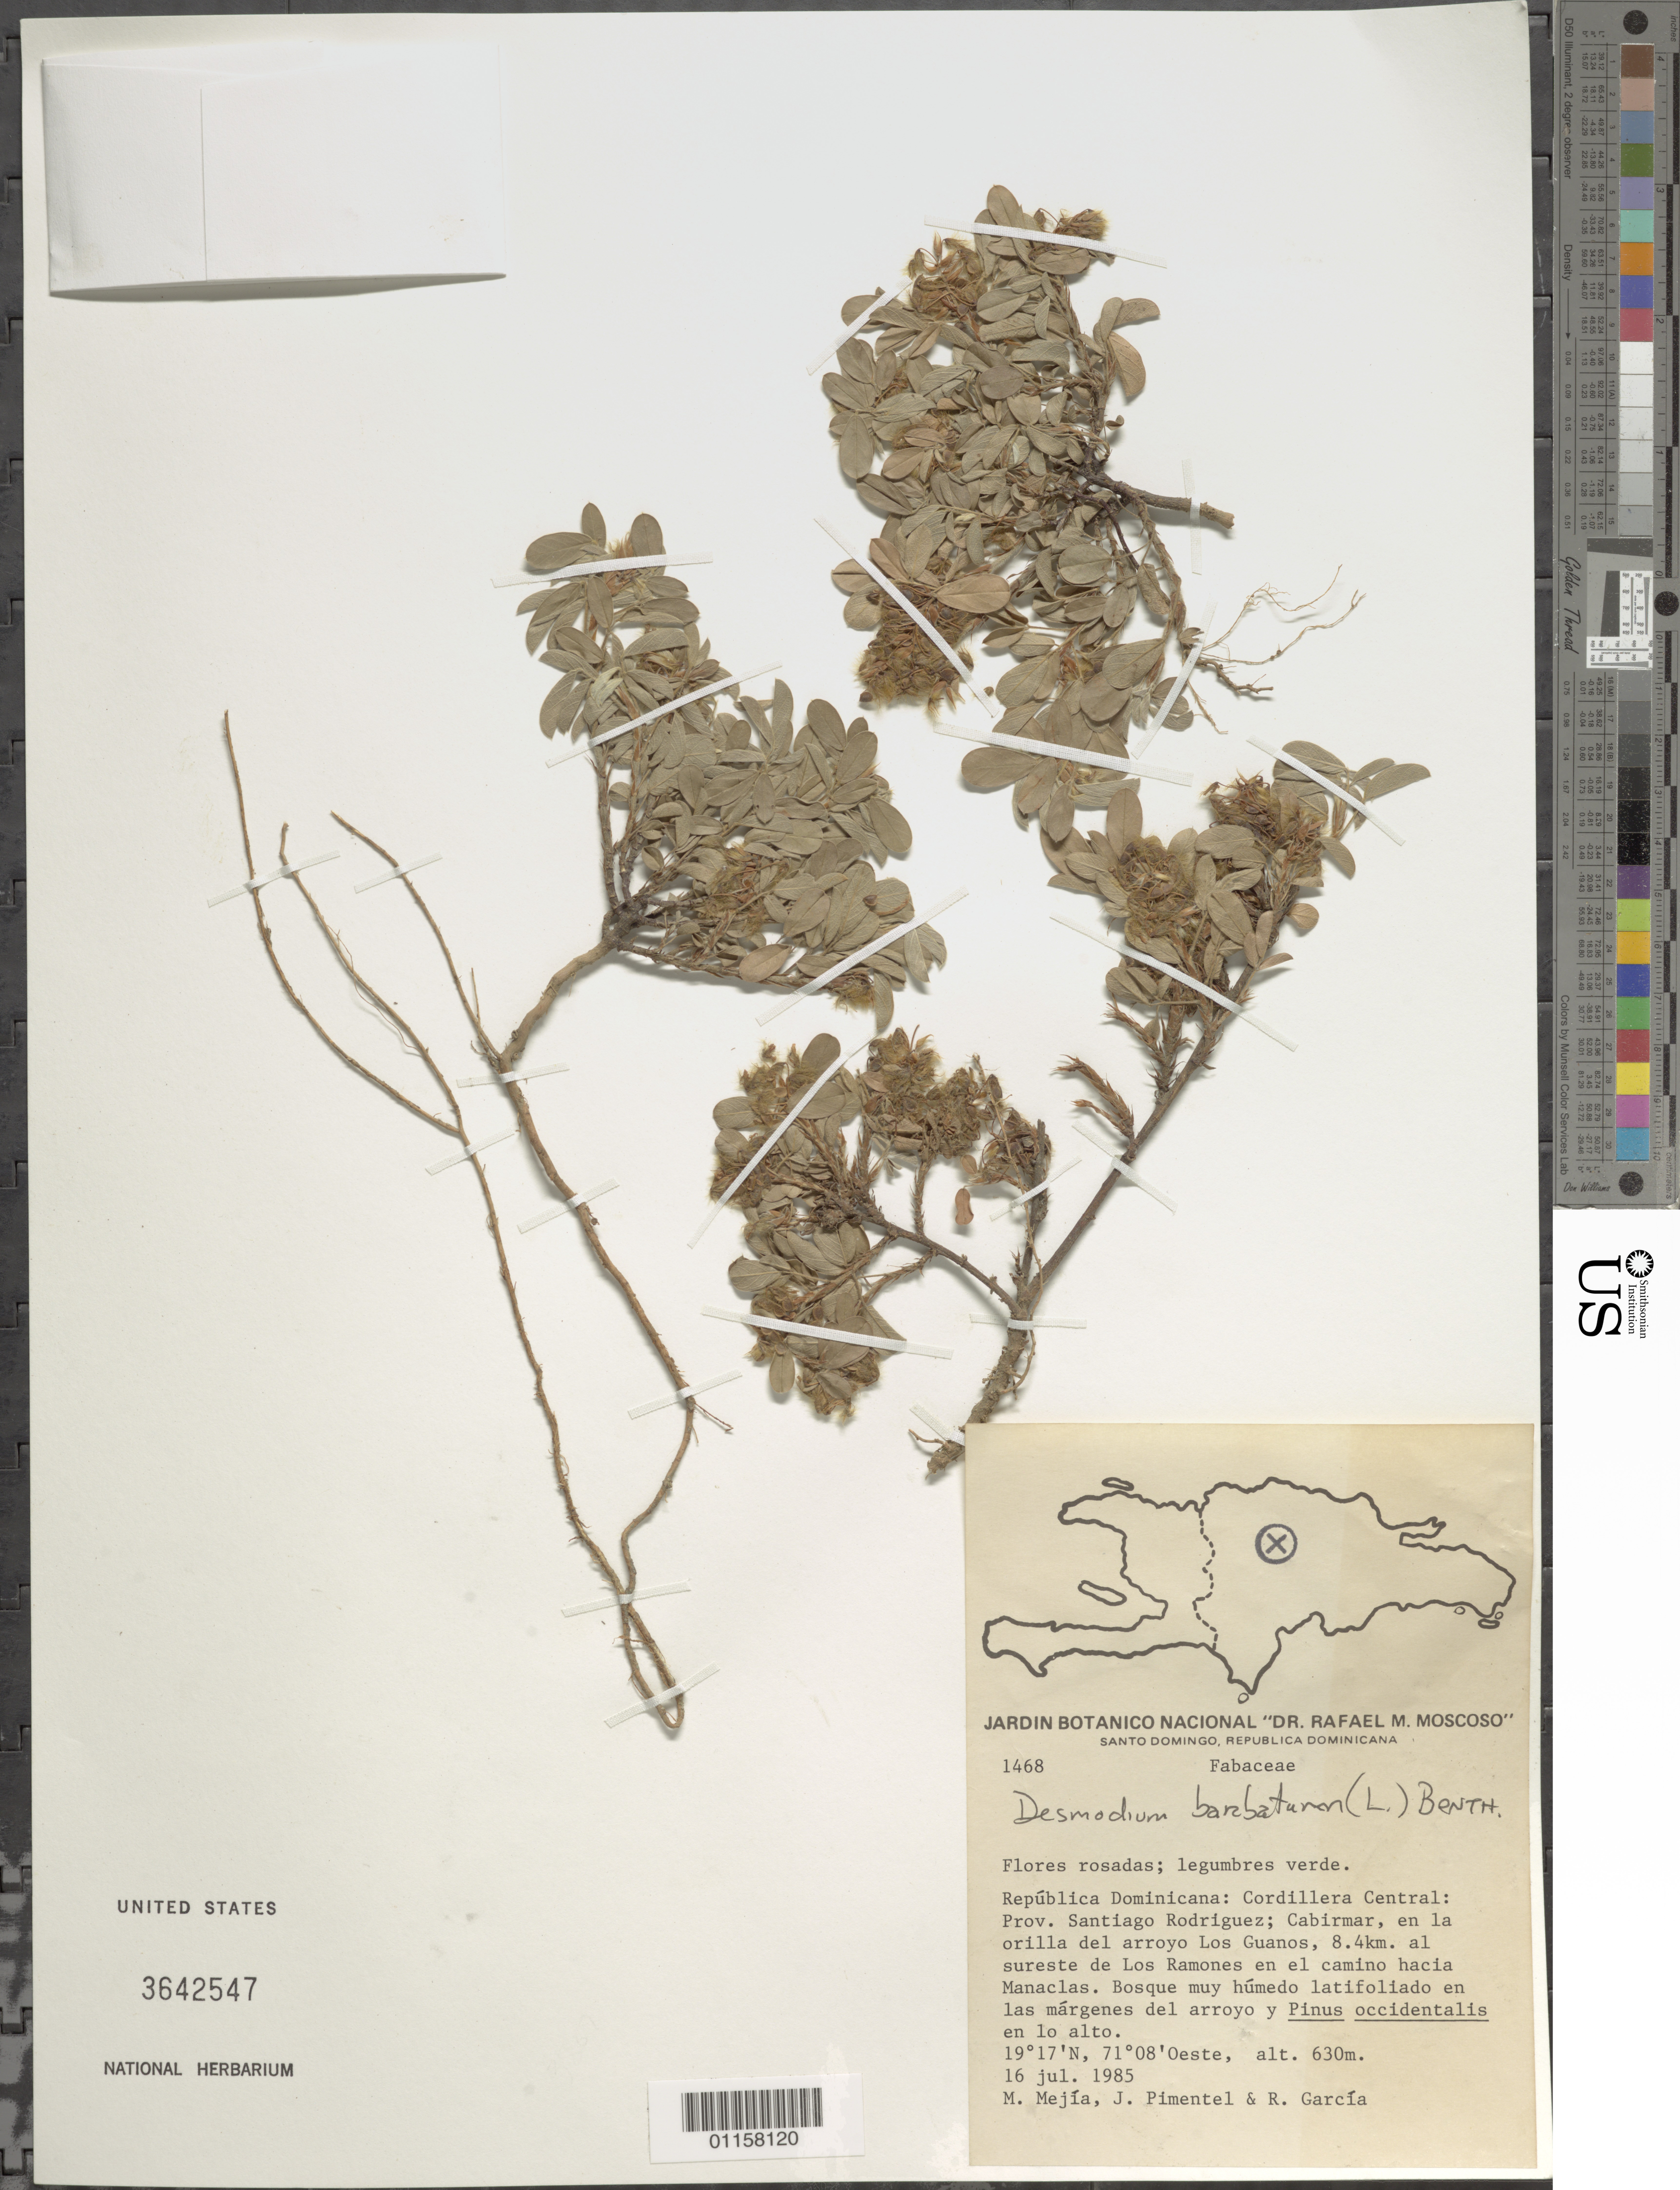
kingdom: Plantae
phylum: Tracheophyta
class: Magnoliopsida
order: Fabales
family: Fabaceae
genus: Grona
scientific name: Grona barbata var. barbata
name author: (L.) H. Ohashi & K. Ohashi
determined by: Strong, Mark T., (BOT), Smithsonian Institution - National Museum of Natural History (UNITED STATES)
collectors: M. Mejia, J. Pimentel & R. G. García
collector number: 1468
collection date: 1985-07-16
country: Dominican Republic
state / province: Santiago Rodríguez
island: Hispaniola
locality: Cordillera Central; Cabirmar, en la orilla del arroyo Los Guanos, 8.4 km al sureste de Los Ramones en el camino hacia Manaclas.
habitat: Bosque muy húmedo latifoliado en las márgenes del arroyo y Pinus occidentalis en lo alto.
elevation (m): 630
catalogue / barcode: US 3642547